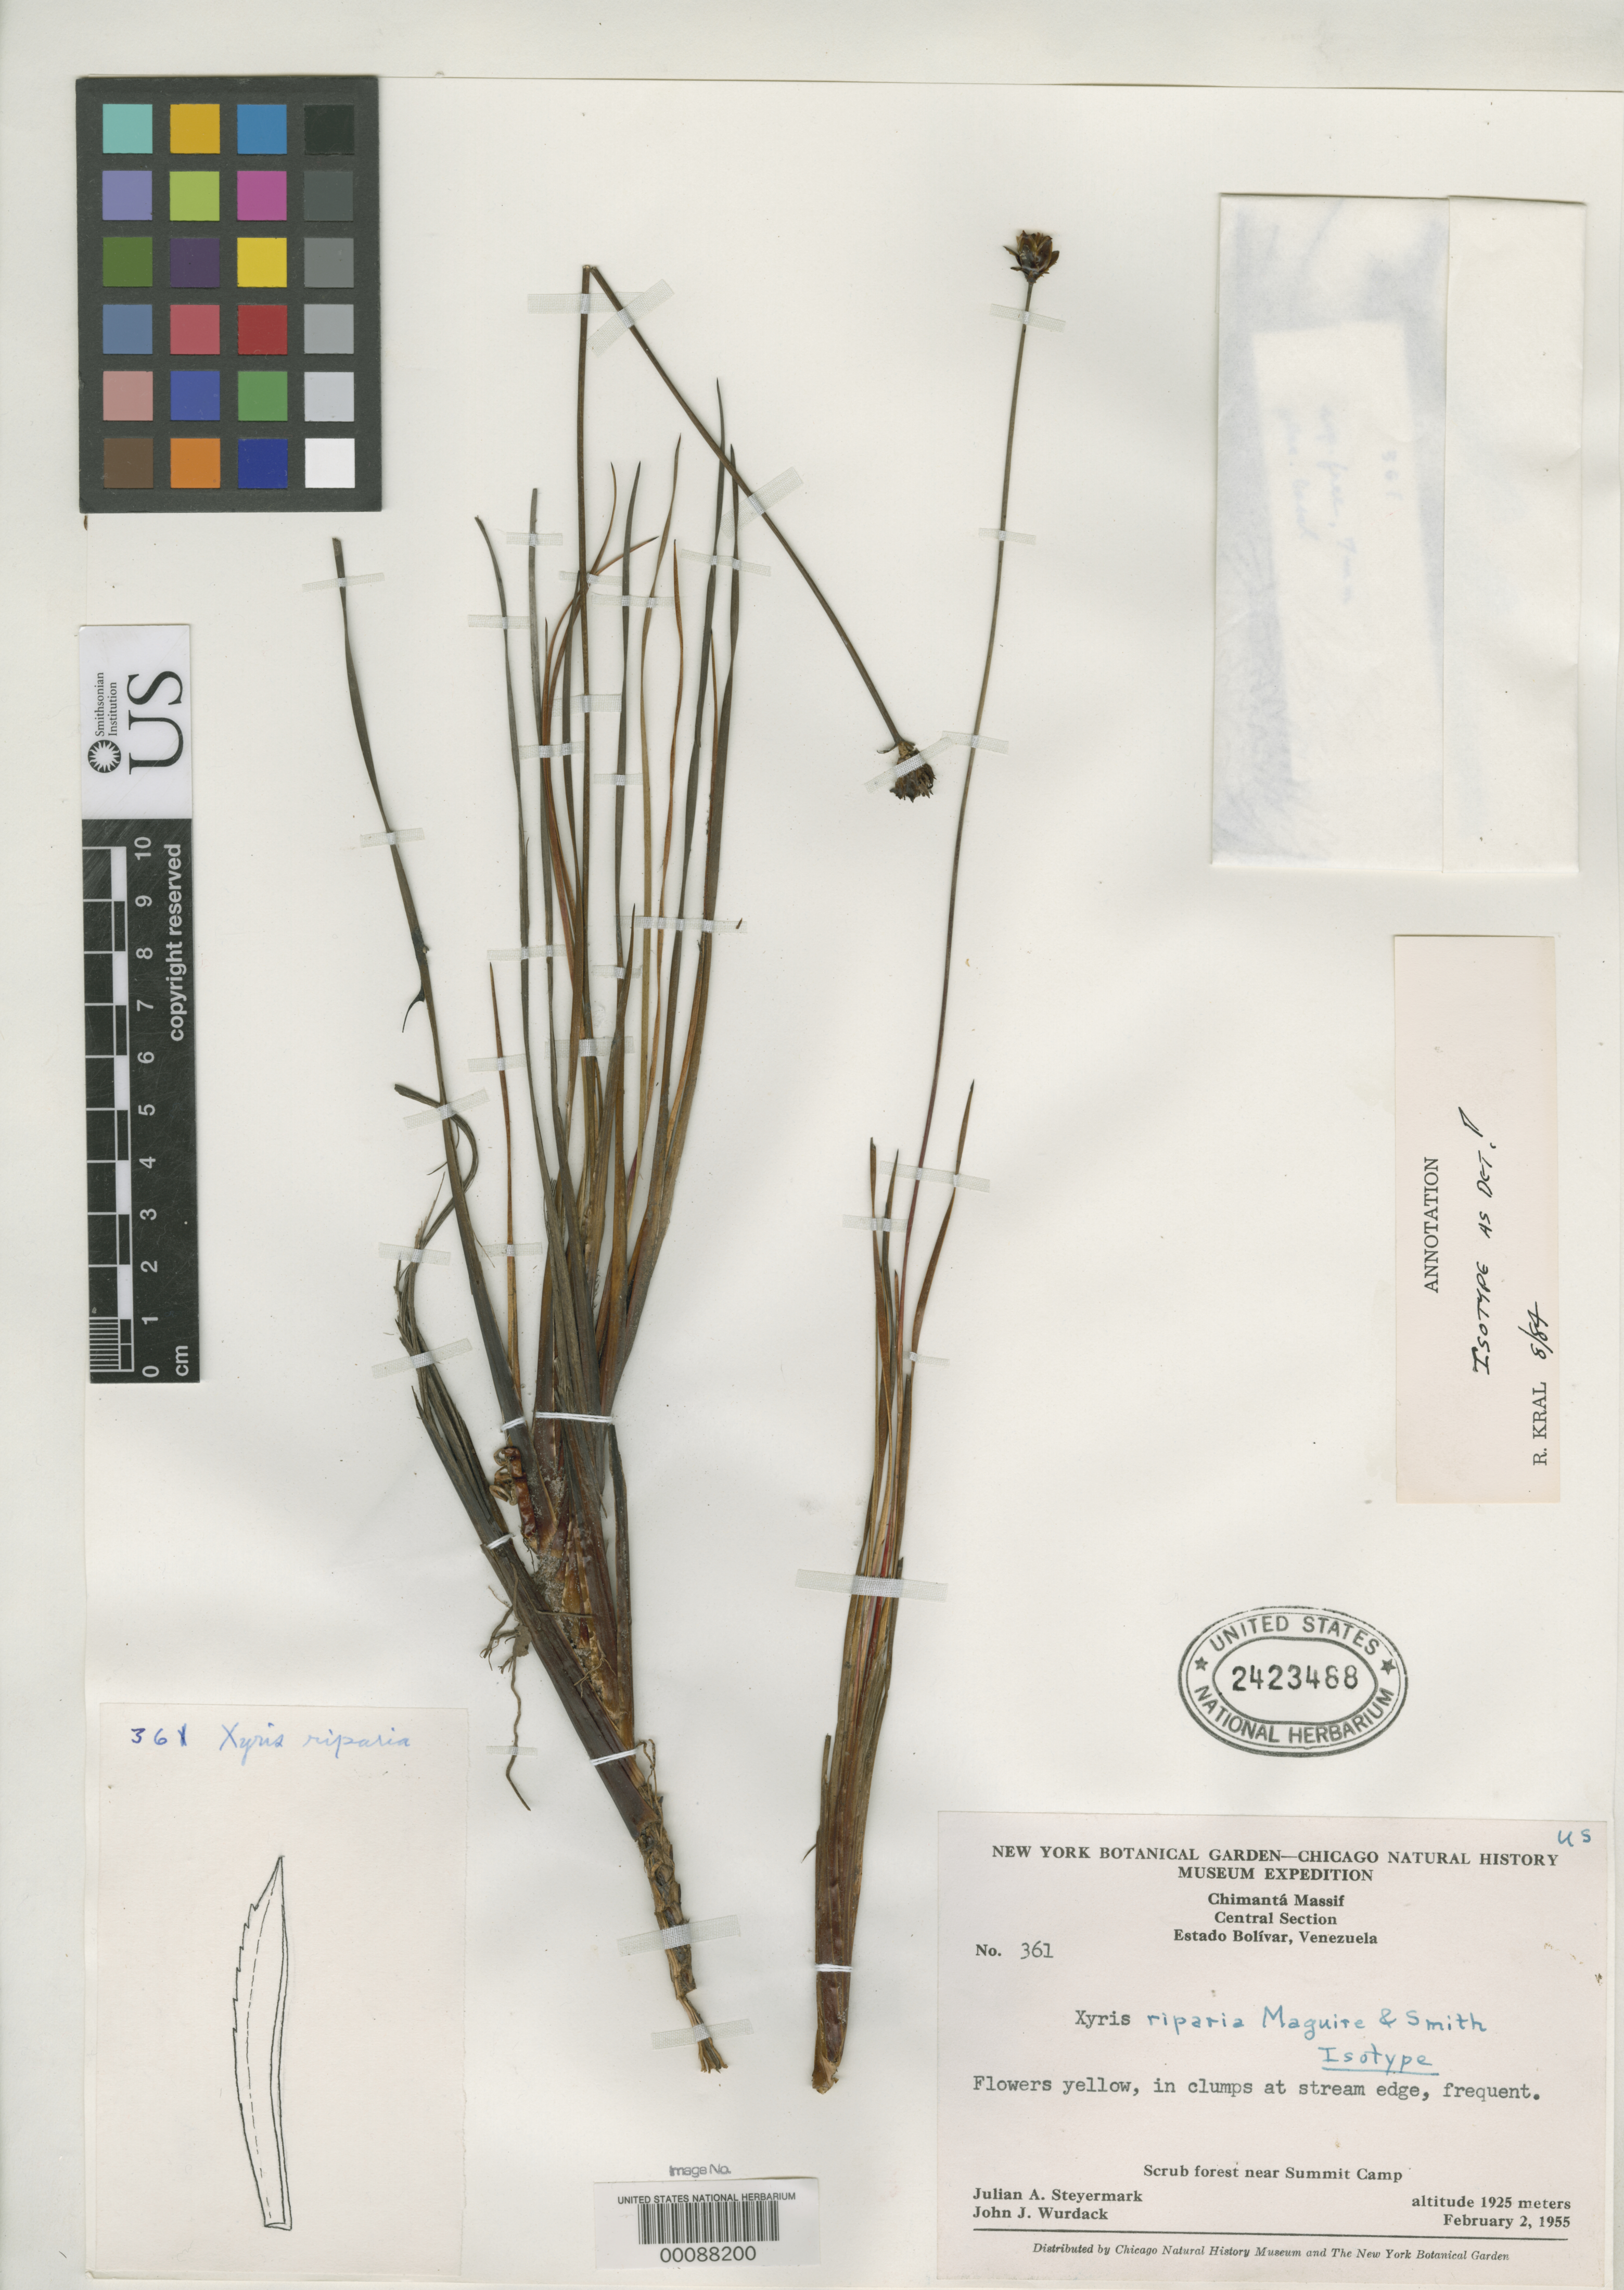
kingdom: Plantae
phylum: Tracheophyta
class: Liliopsida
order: Poales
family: Xyridaceae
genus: Xyris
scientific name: Xyris riparia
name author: Maguire & L.B. Sm.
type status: Isotype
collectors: J. Steyermark & J. J. Wurdack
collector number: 361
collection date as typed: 02 Feb 1955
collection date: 1955-02-02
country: Venezuela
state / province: Bolivar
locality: Chimanta Massif, central section.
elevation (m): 1925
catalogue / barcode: US 2423468